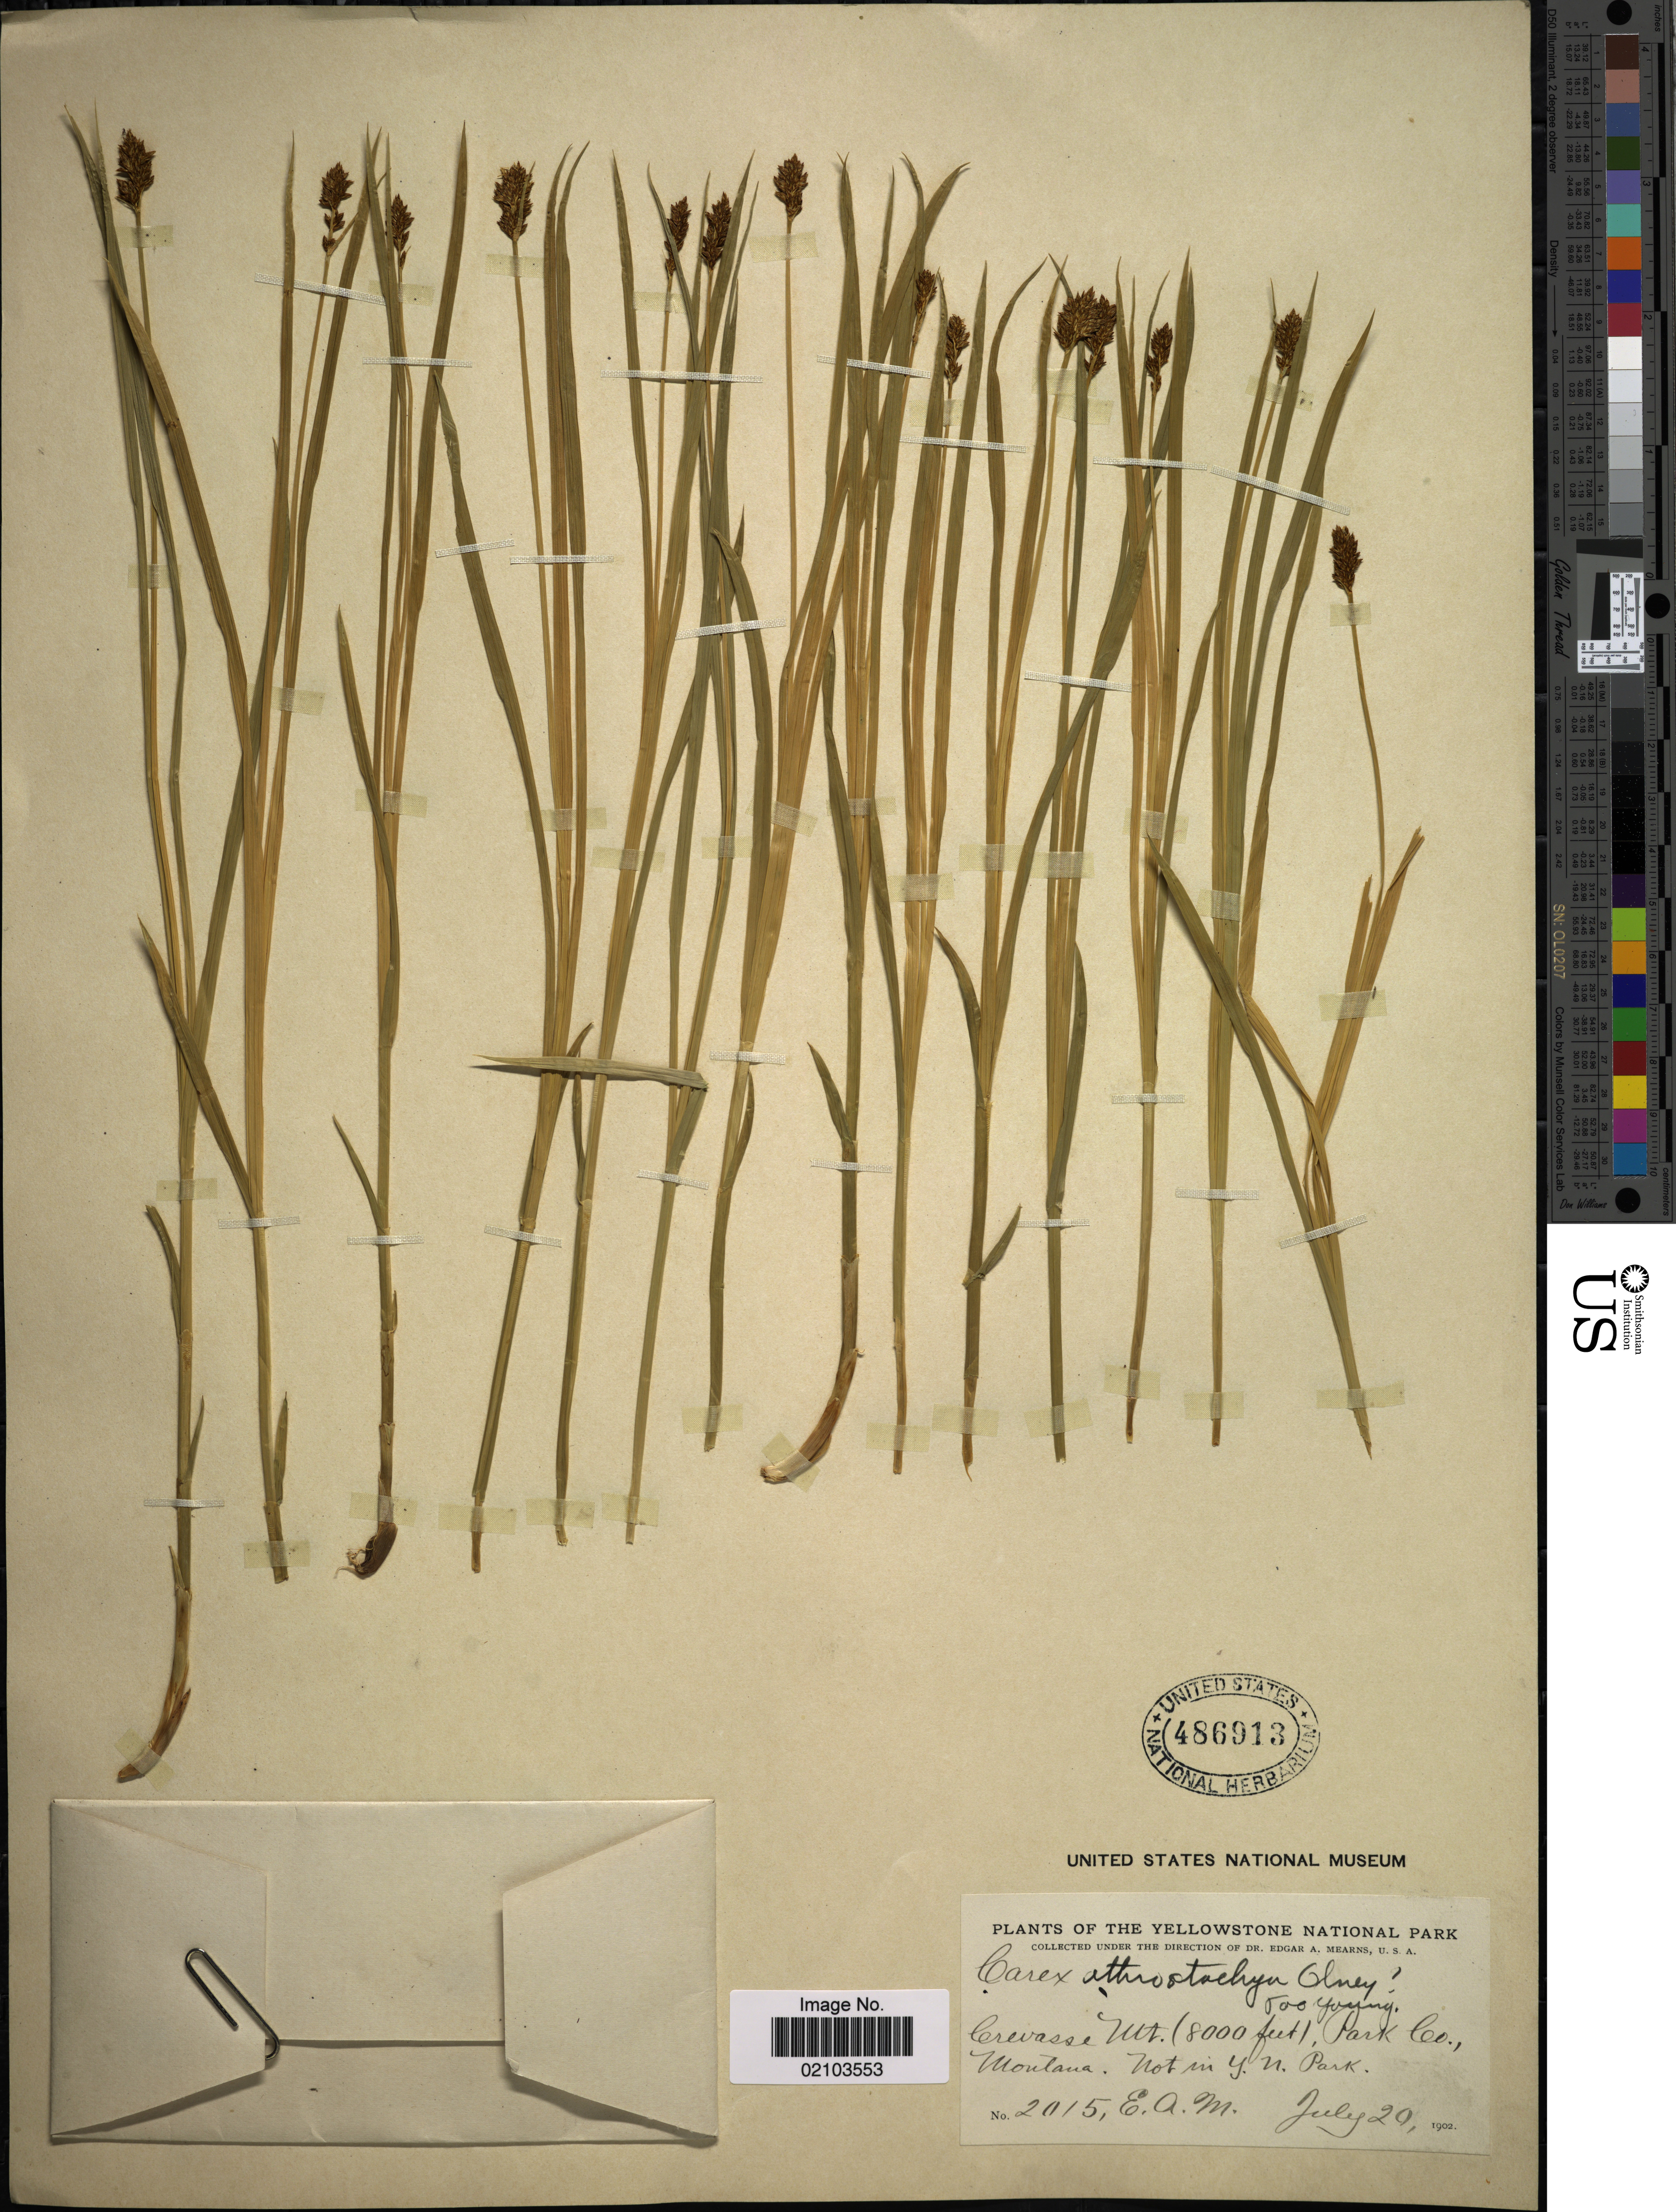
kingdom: Plantae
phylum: Tracheophyta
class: Liliopsida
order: Poales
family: Cyperaceae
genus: Carex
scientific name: Carex athrostachya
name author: Olney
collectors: E. A. Mearns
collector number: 2015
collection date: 1902-07-20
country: United States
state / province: Montana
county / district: Park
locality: Crevasse Mt., not in Yellowstone National Park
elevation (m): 2438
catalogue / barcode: US 486913